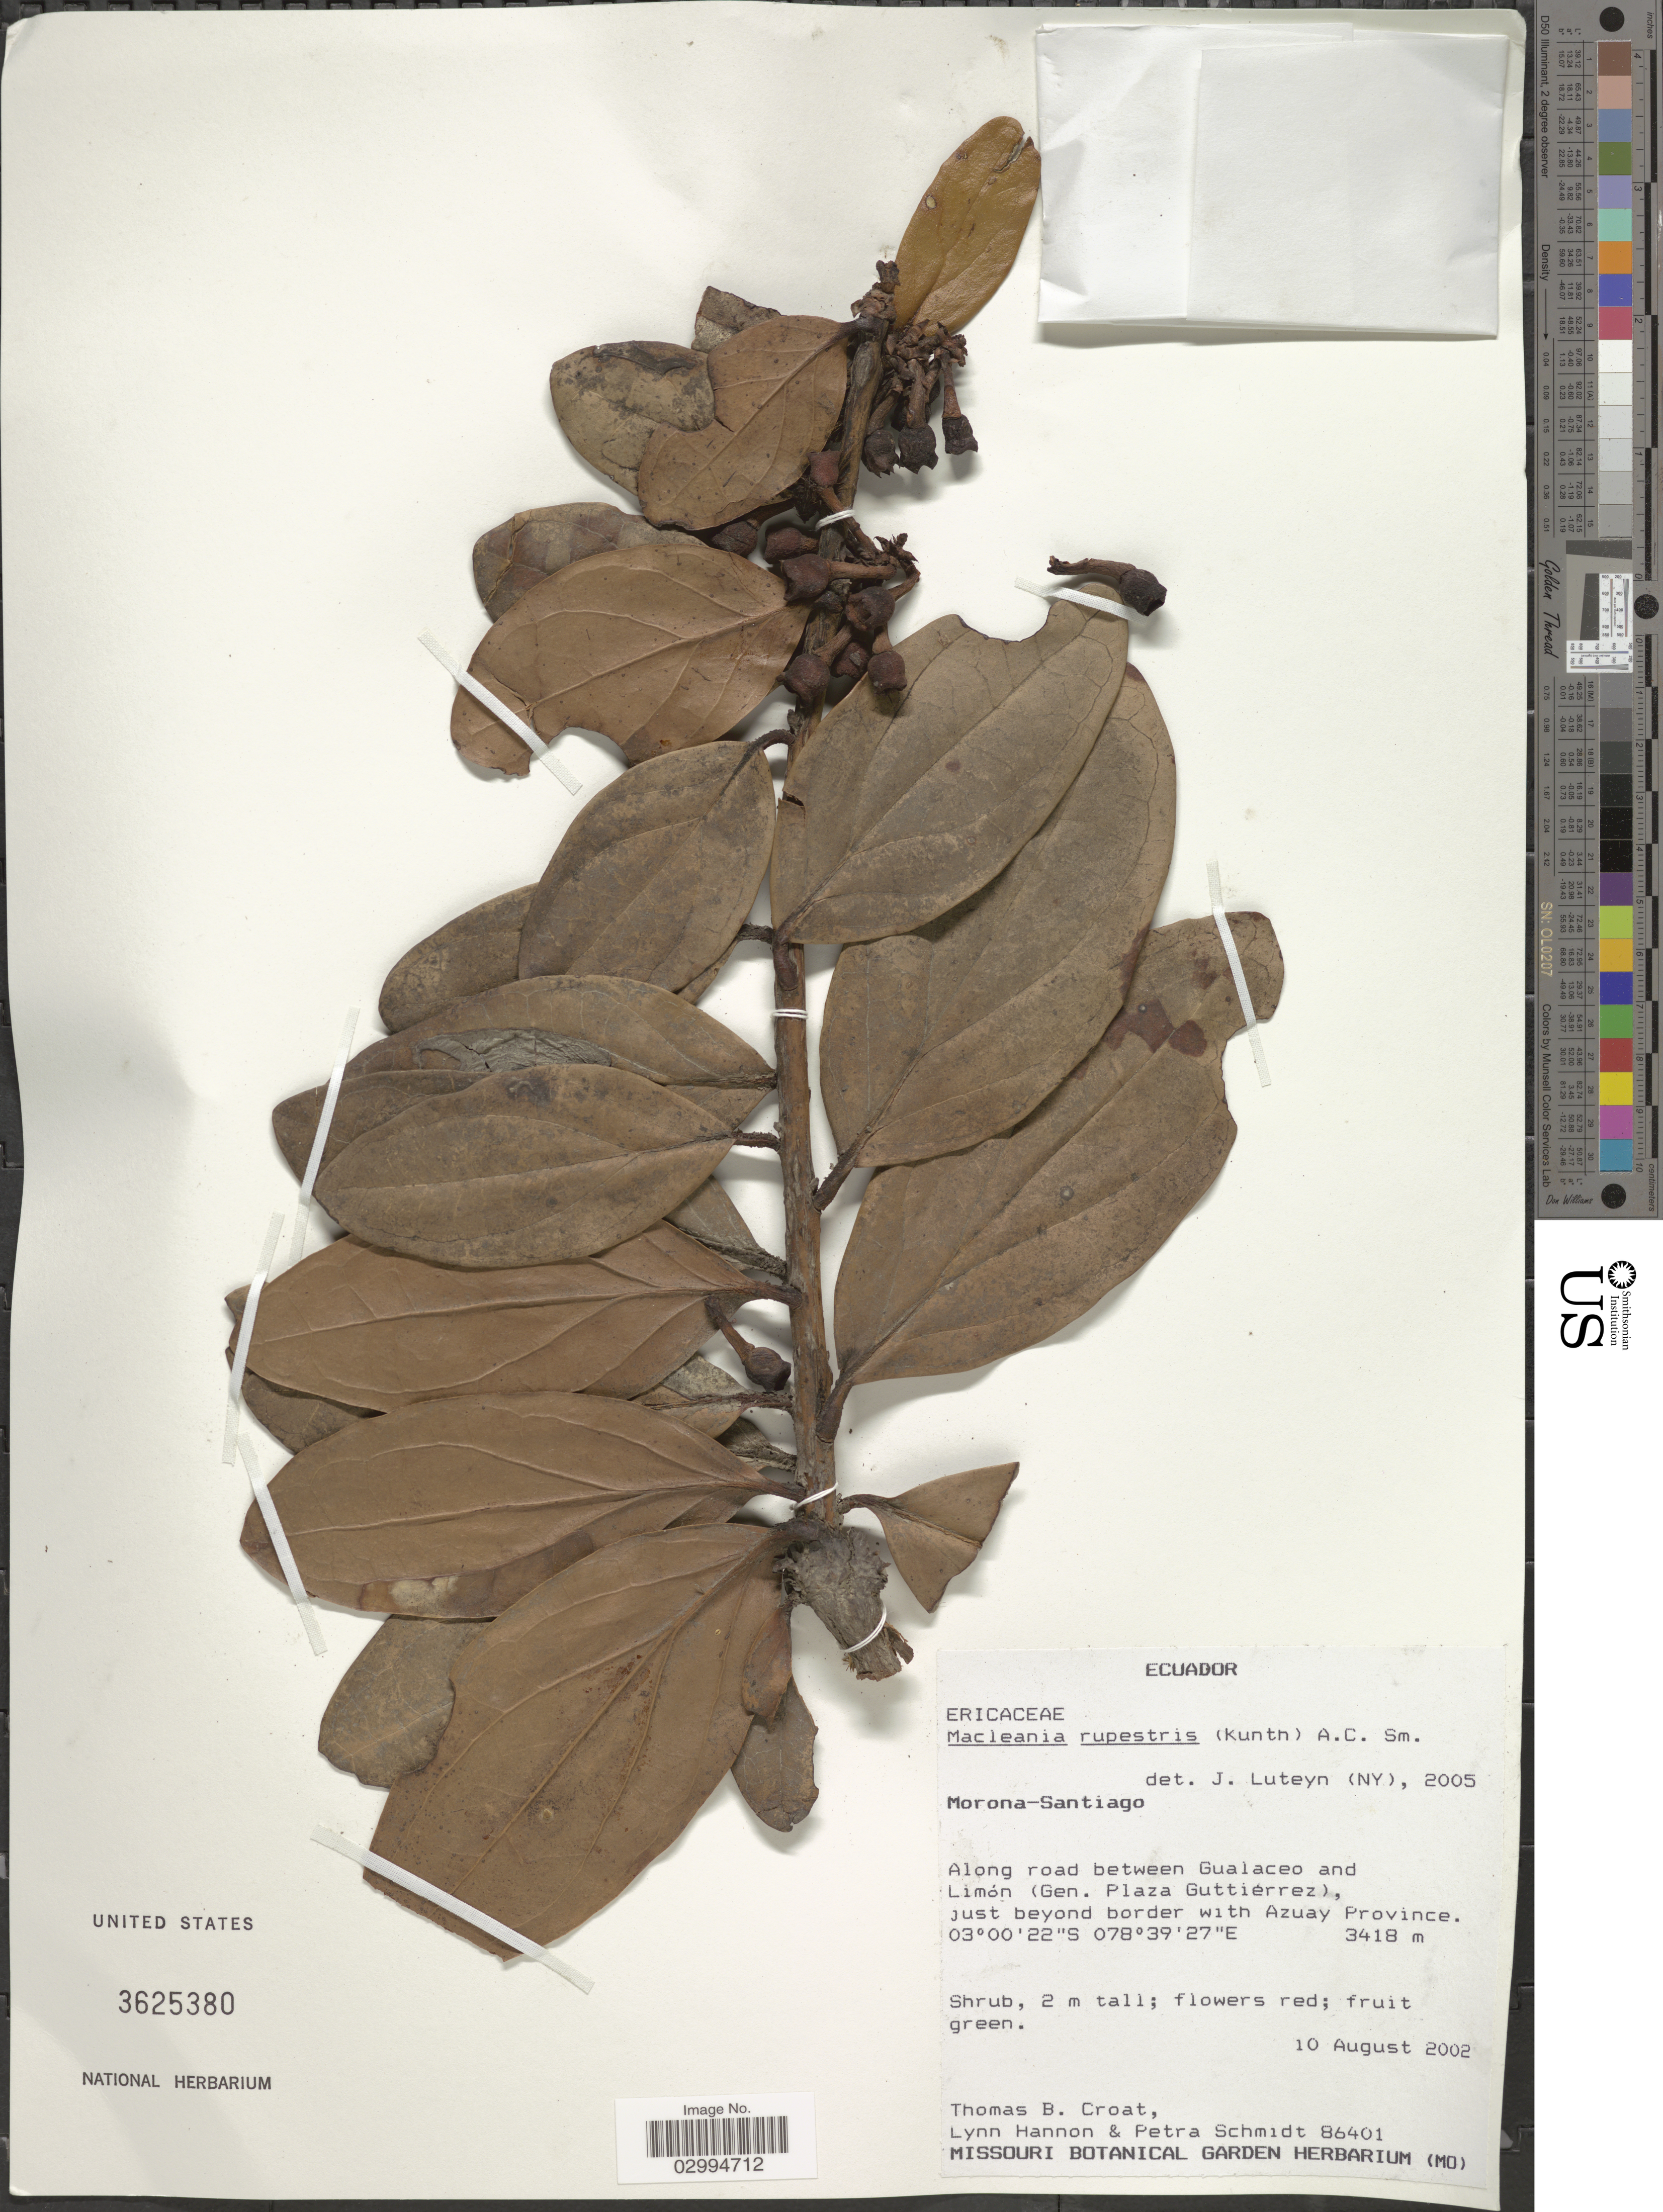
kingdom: Plantae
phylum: Tracheophyta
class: Magnoliopsida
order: Ericales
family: Ericaceae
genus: Macleania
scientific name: Macleania rupestris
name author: (Kunth) A.C. Sm.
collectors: T. B. Croat, L. Hannon & P. Schmidt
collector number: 86401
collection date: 2002-08-10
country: Ecuador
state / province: Morona-Santiago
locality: Along road between Gualaceo and Limón (Gen. Plaza Guttiérrez), just beyond border with Azuay Province.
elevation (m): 3418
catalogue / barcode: US 3625380